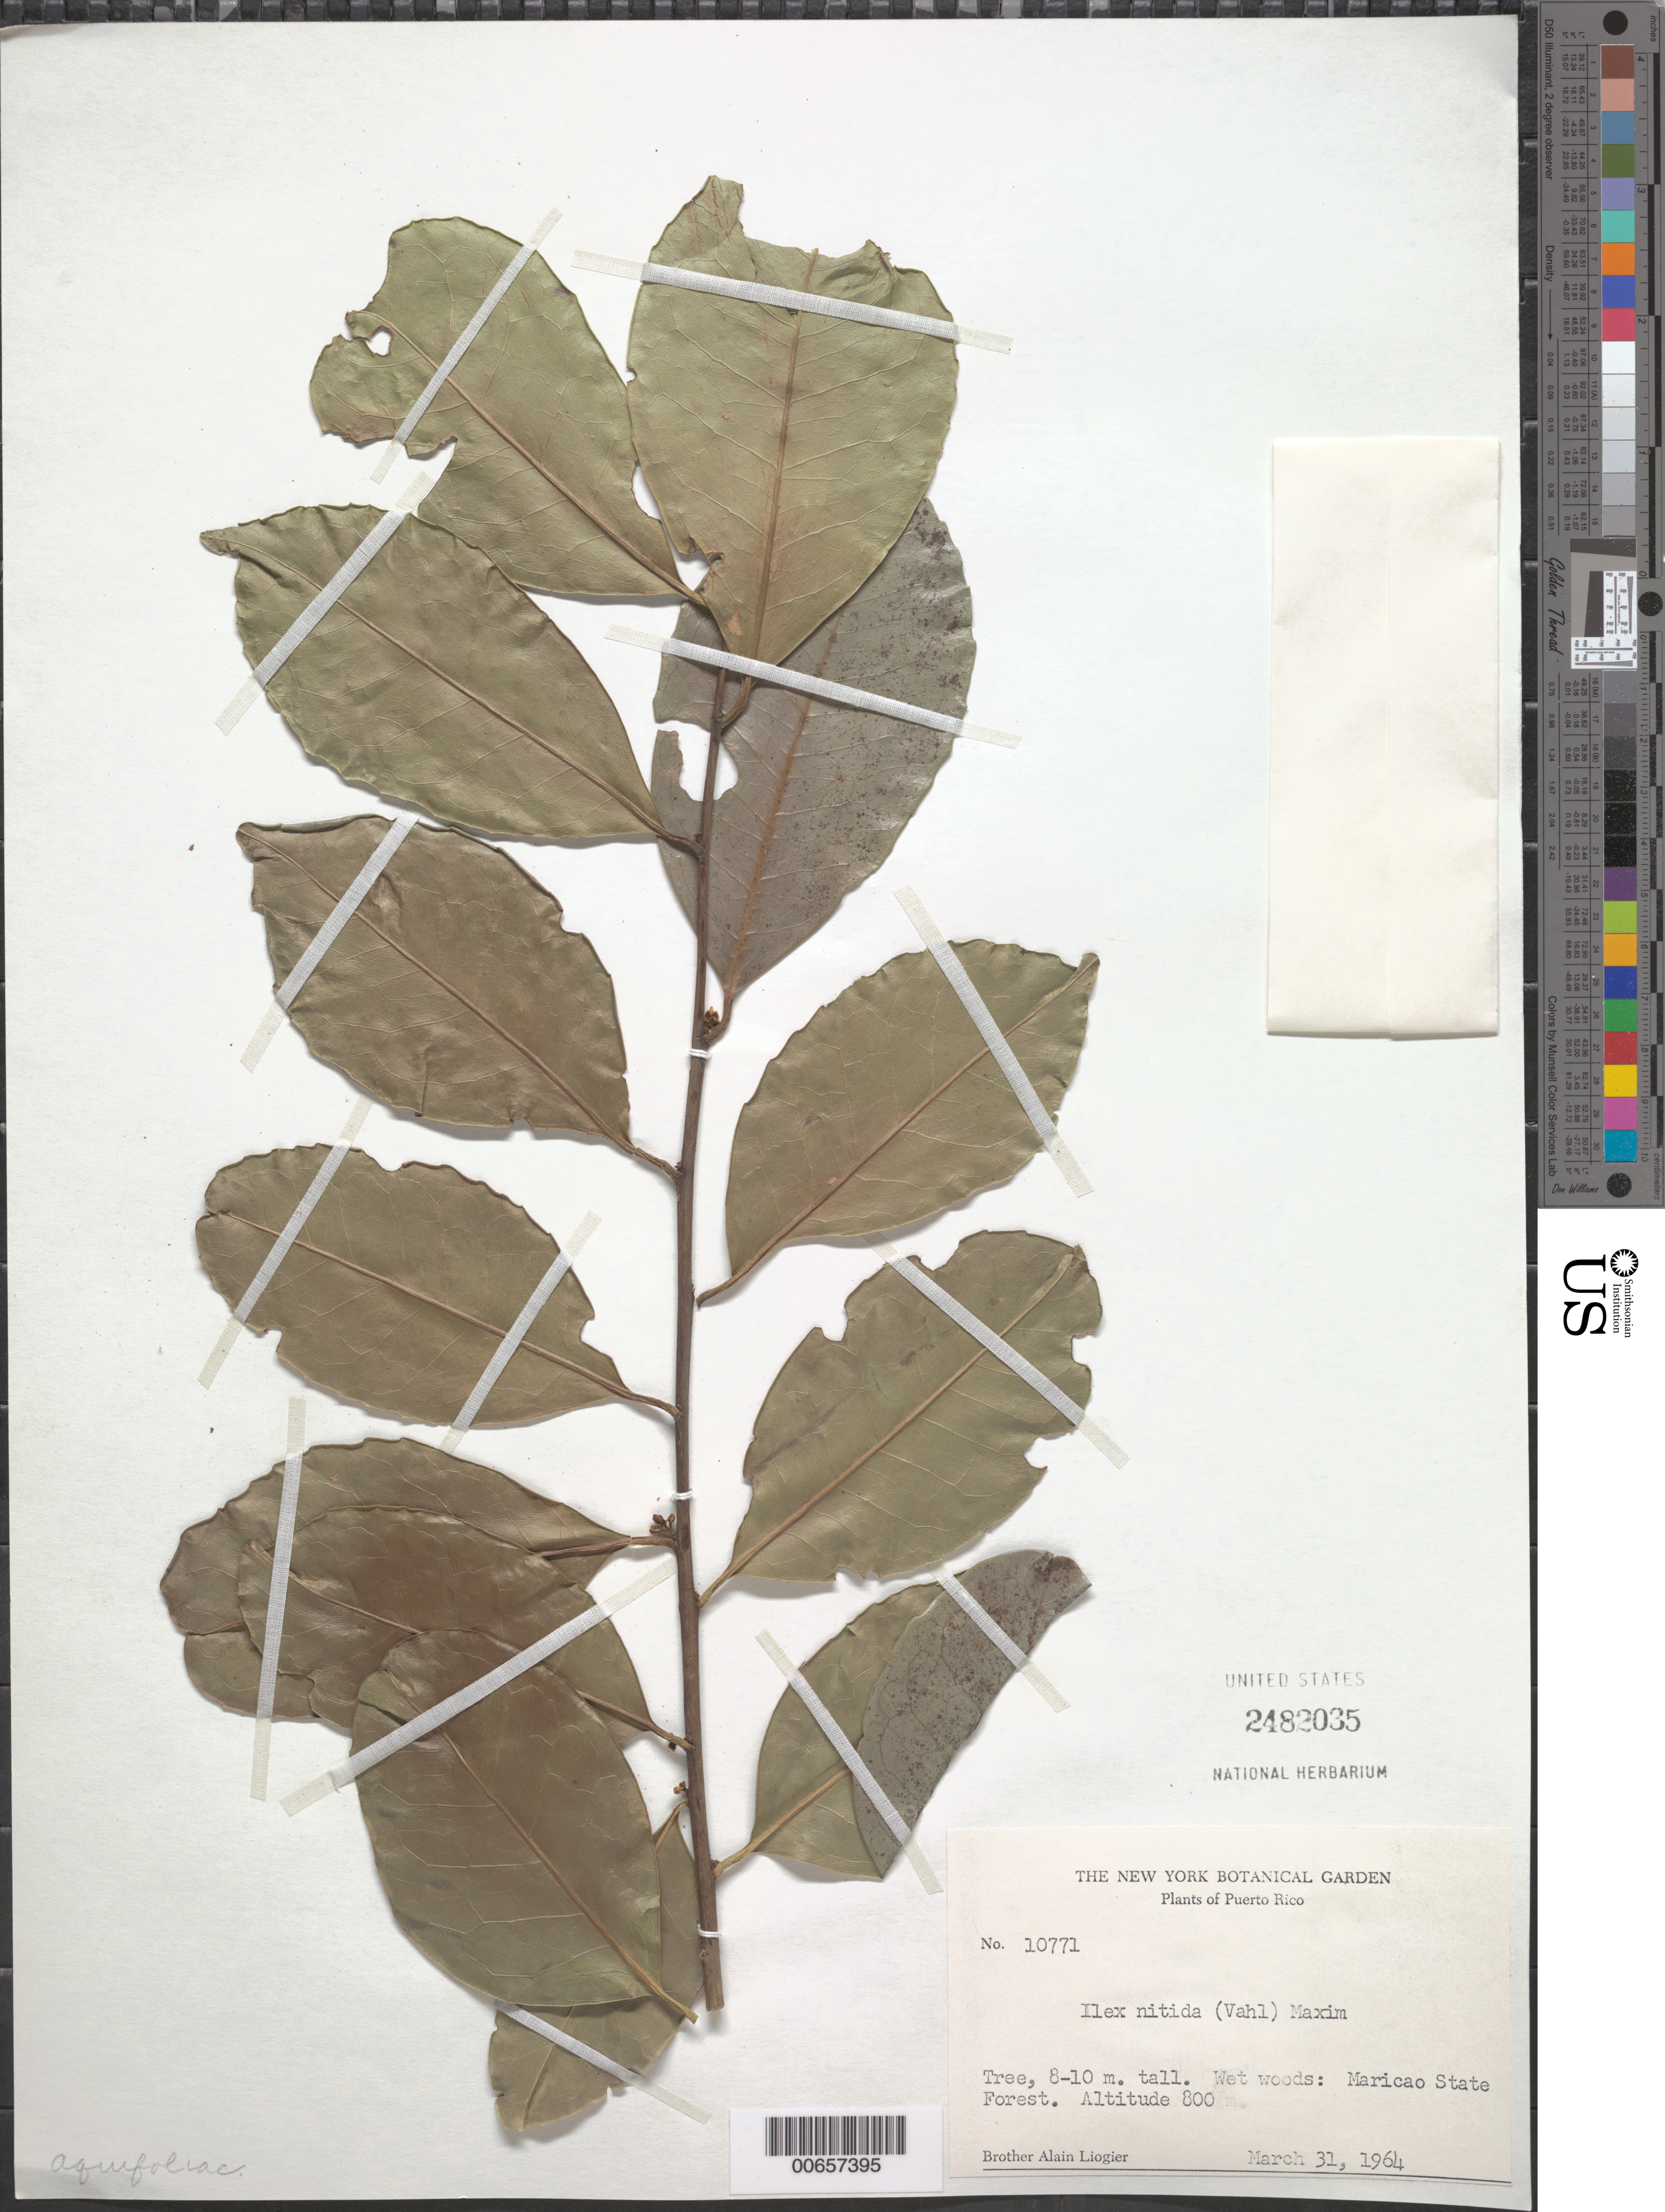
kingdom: Plantae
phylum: Tracheophyta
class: Magnoliopsida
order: Aquifoliales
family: Aquifoliaceae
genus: Ilex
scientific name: Ilex dioica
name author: (Vahl) Griseb.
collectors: A. H. Liogier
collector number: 10771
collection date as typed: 31 Mar 1964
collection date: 1964-03-31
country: Puerto Rico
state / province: Maricao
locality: Maricao State Forest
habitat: Wet woods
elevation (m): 800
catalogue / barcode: US 2482035